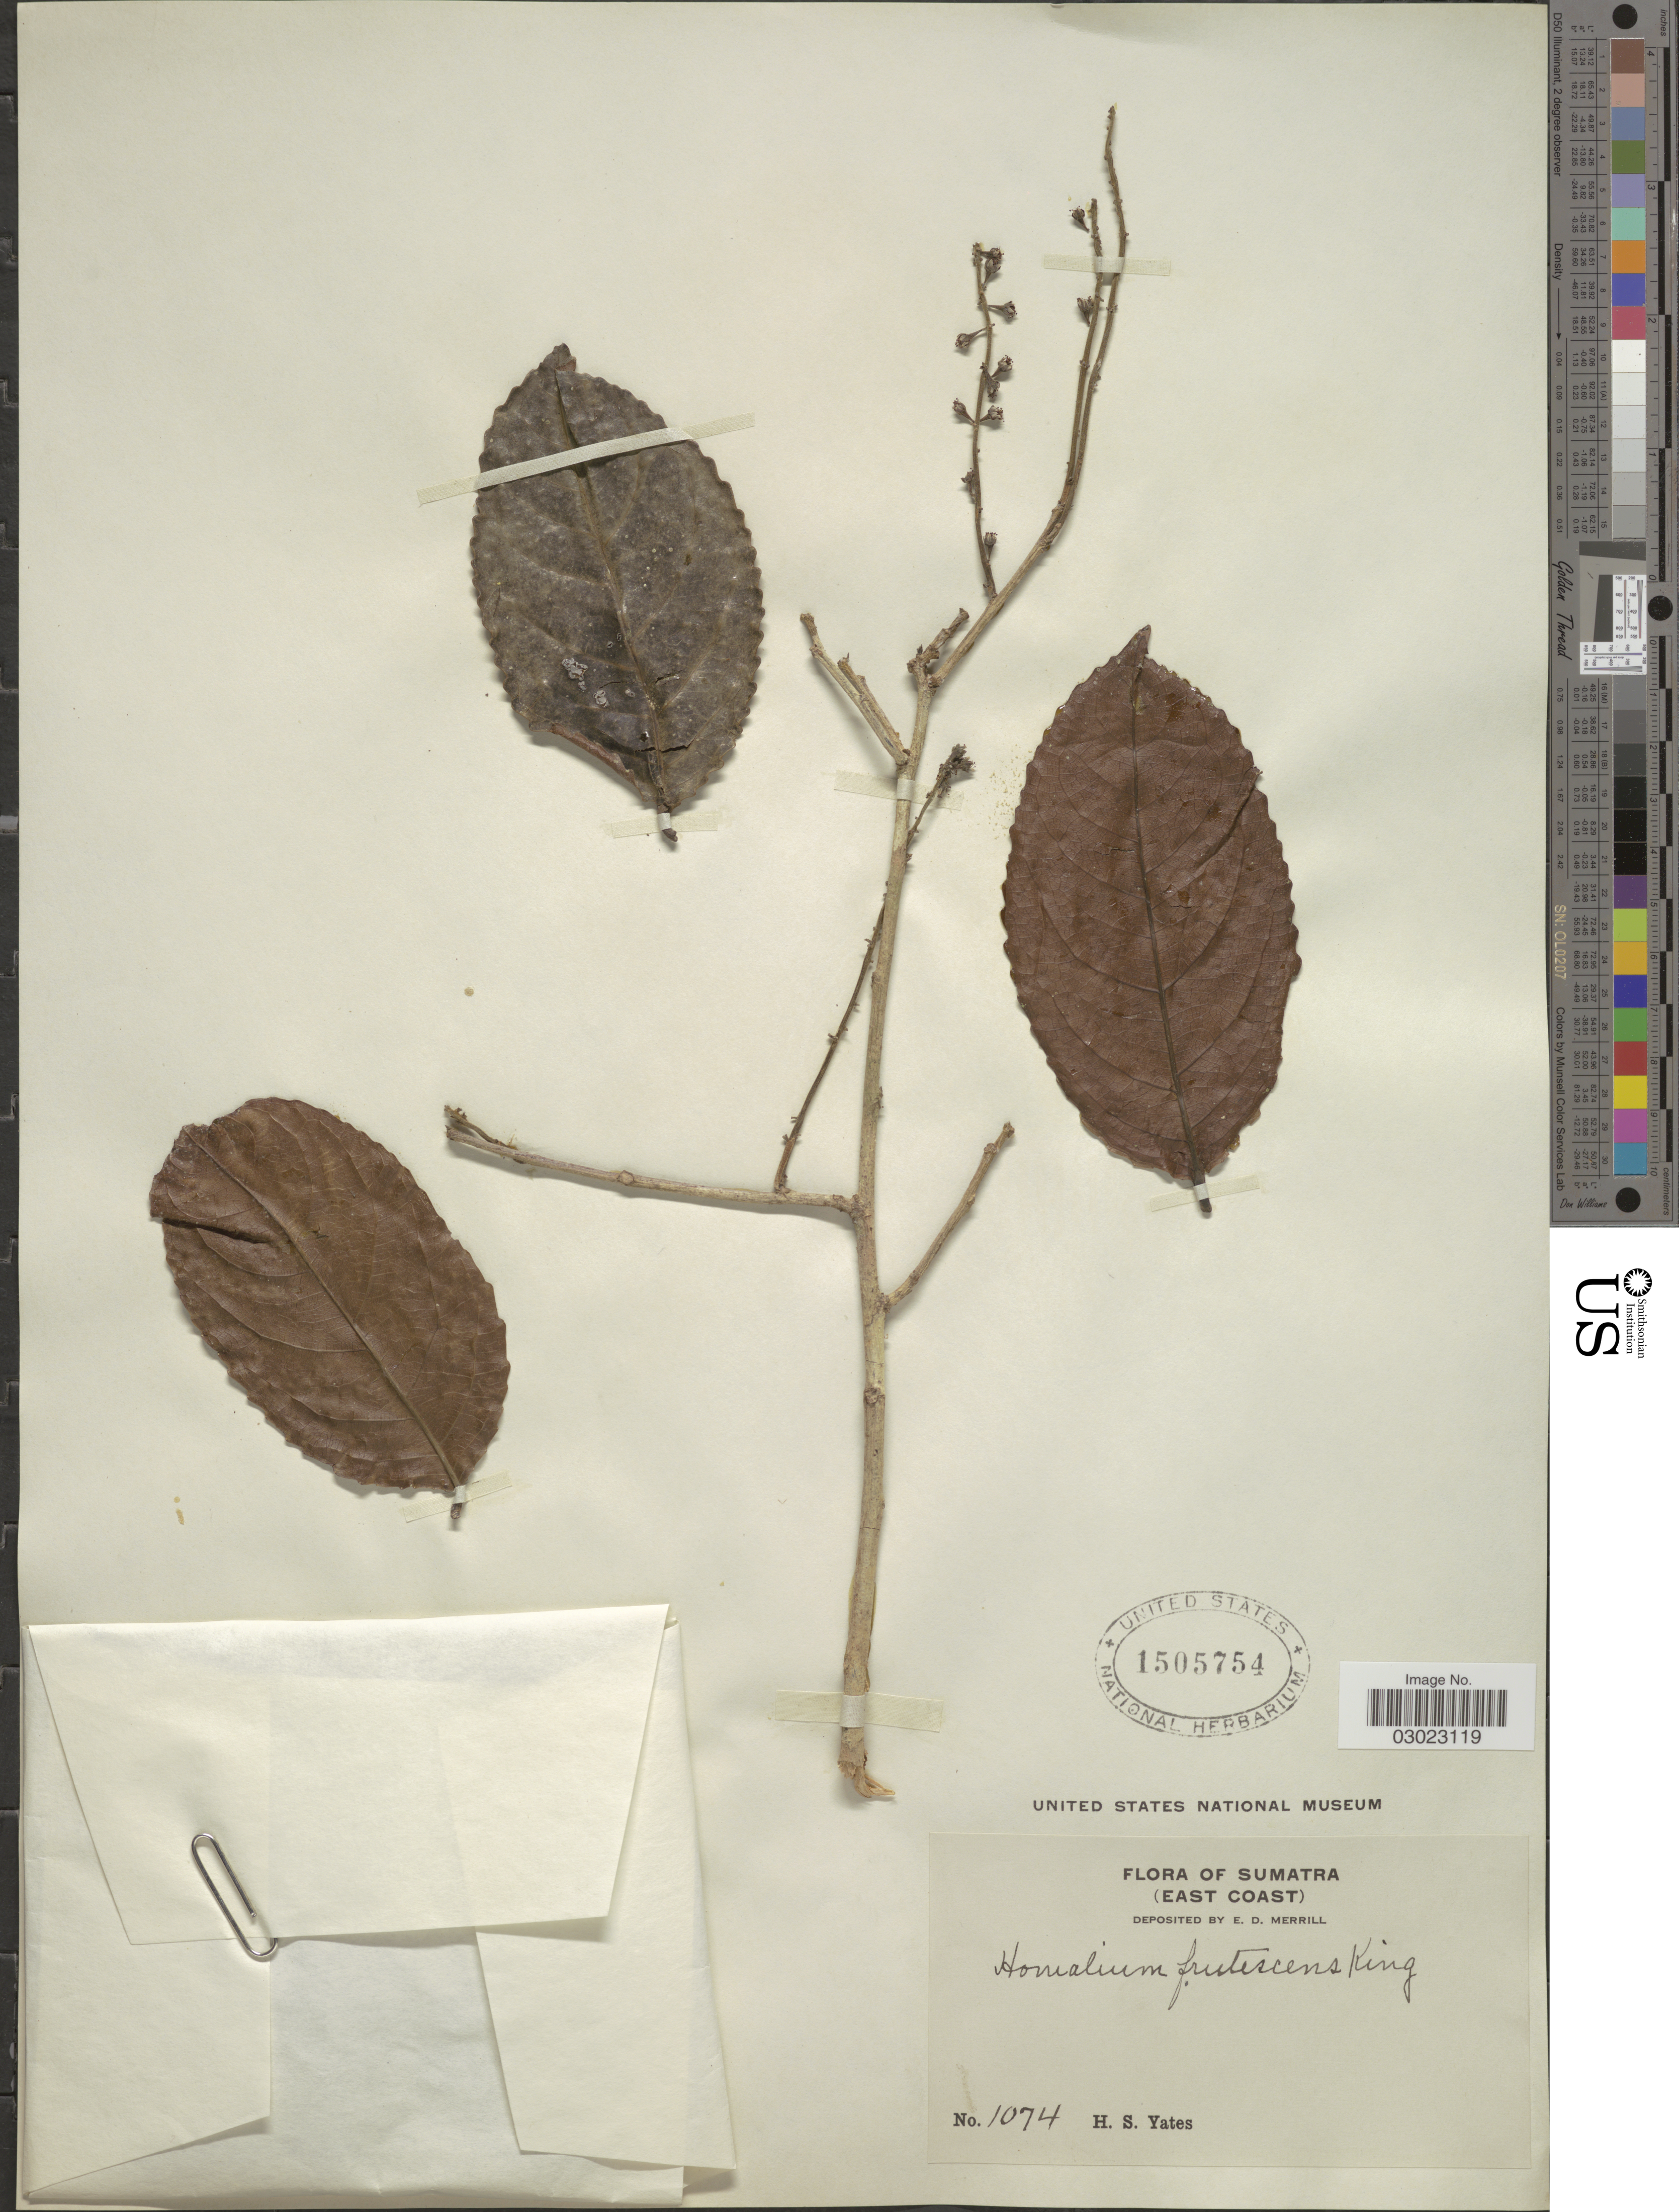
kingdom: Plantae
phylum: Tracheophyta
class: Magnoliopsida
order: Malpighiales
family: Salicaceae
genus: Homalium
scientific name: Homalium frutescens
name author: Warb.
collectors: H. S. Yates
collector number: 1074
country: Indonesia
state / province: Sumatra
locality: (East Coast).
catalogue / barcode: US 1505754